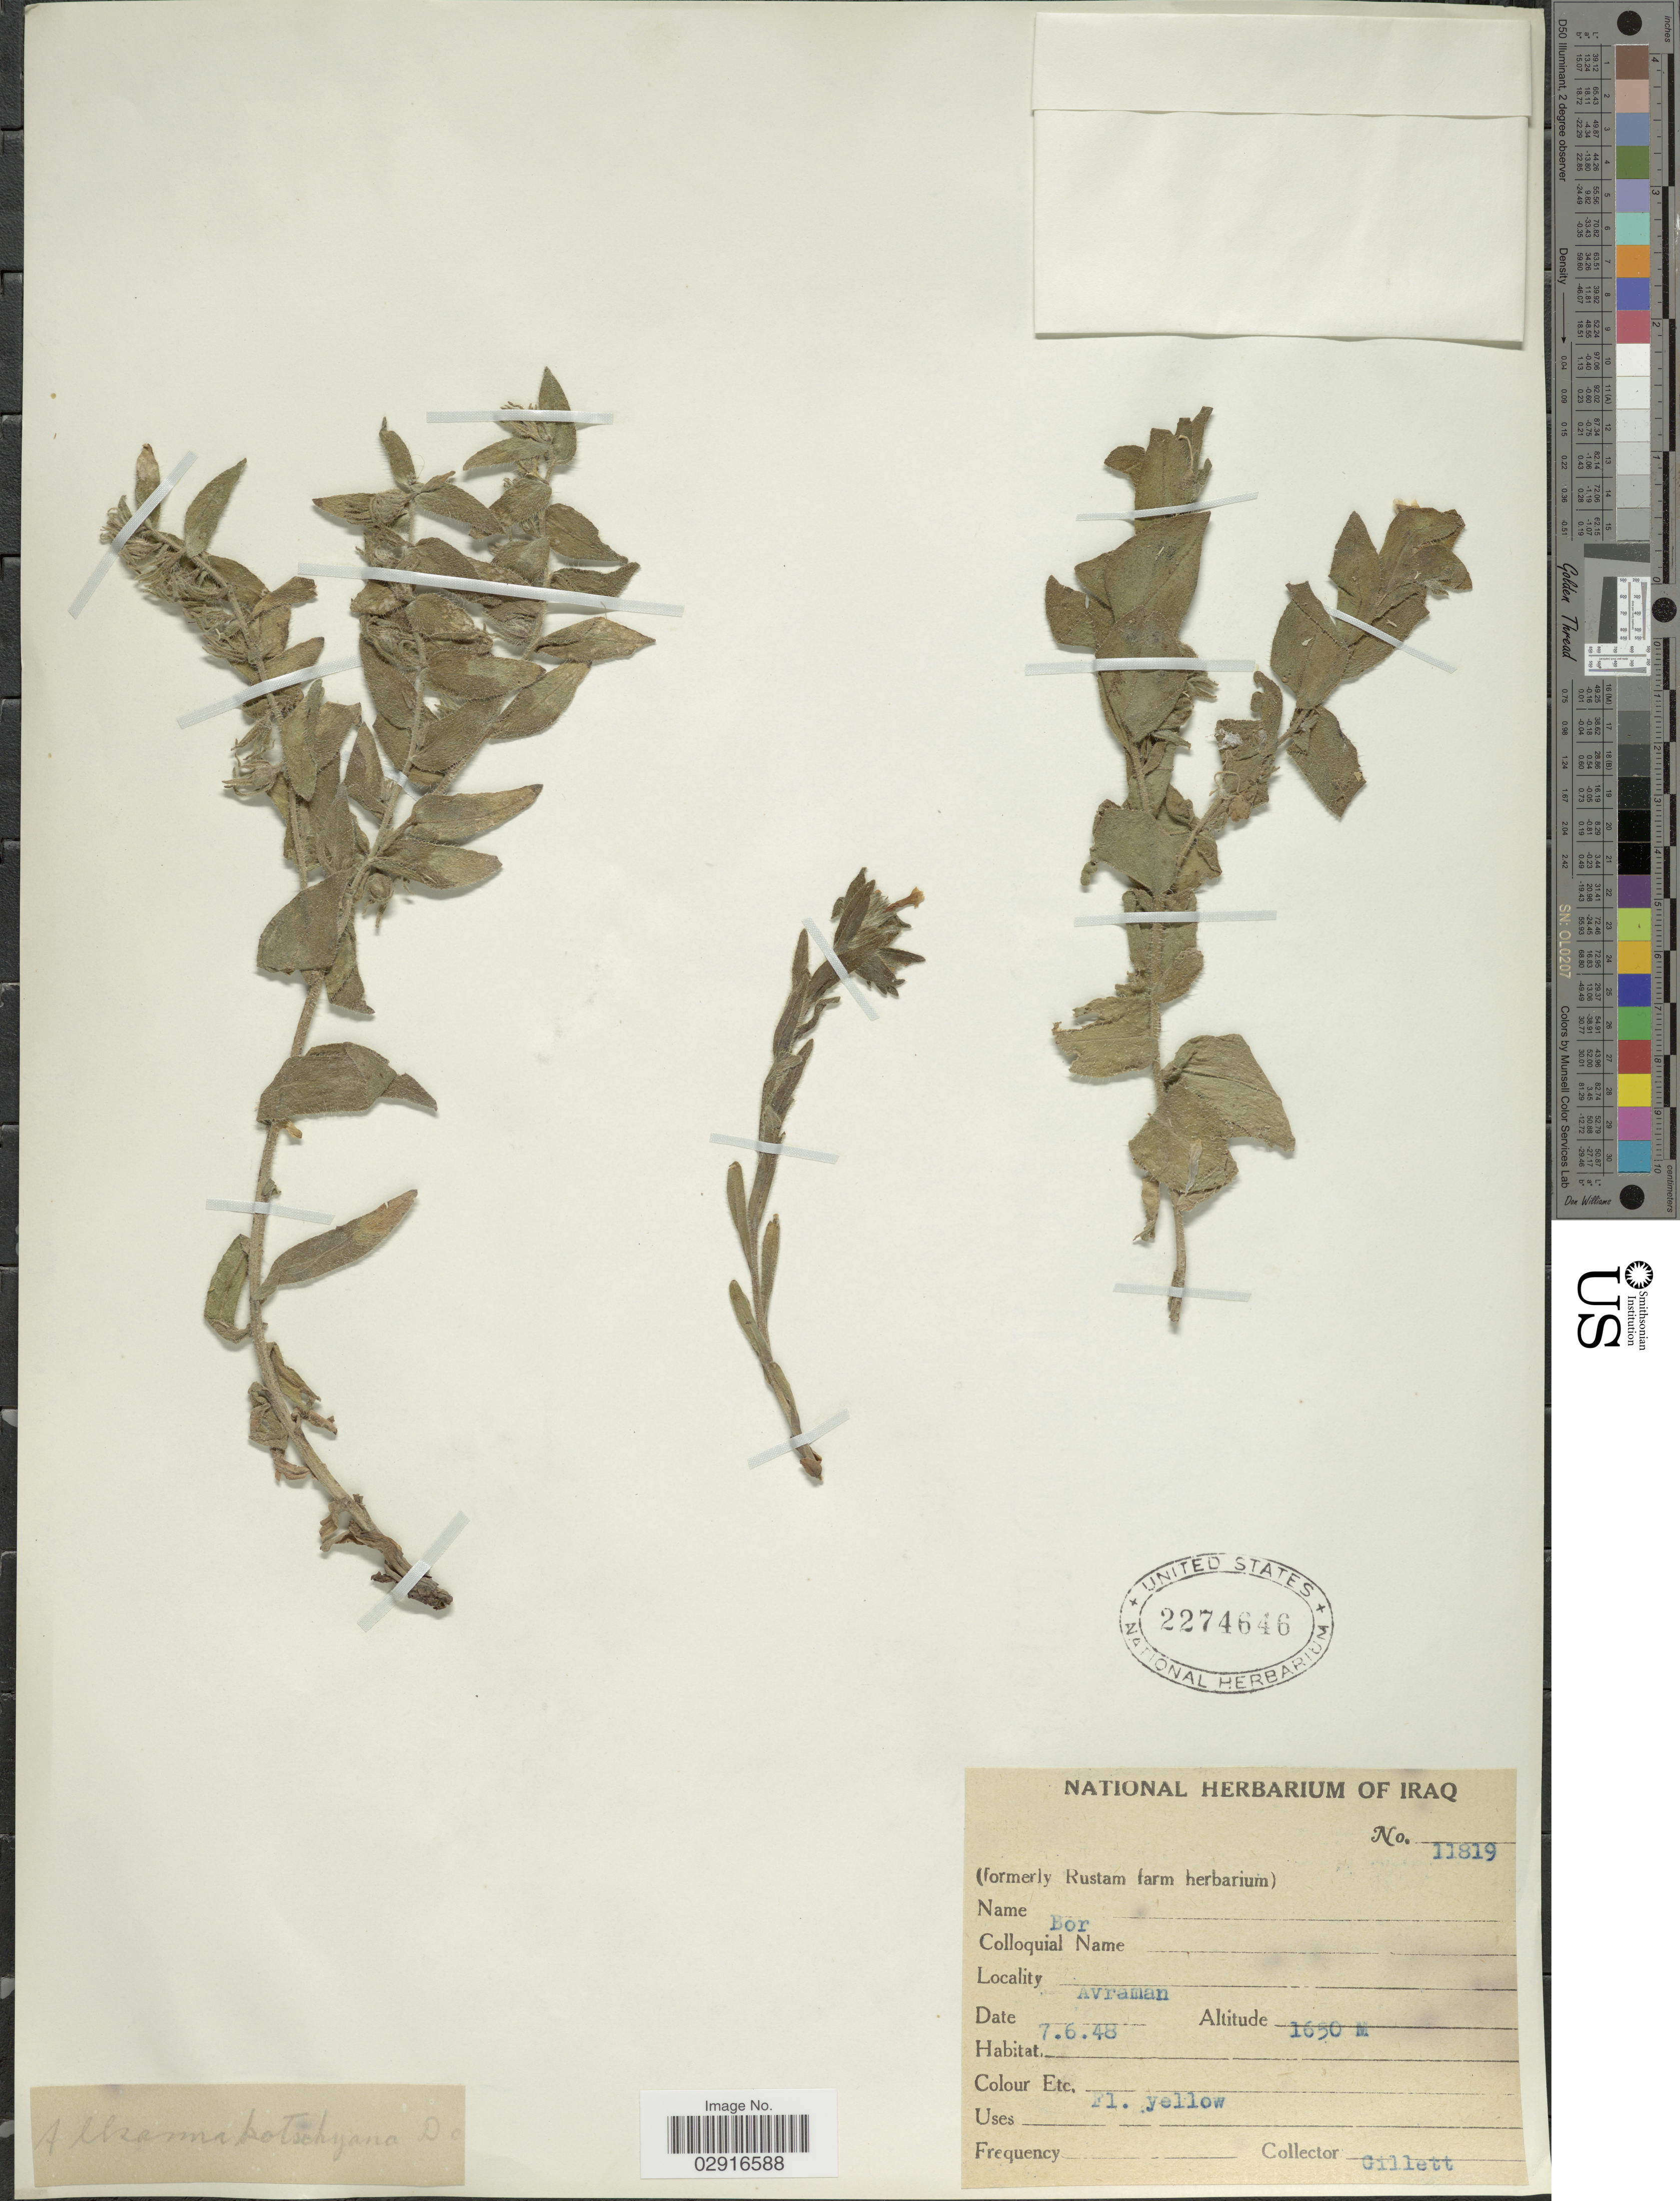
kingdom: Plantae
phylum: Tracheophyta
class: Magnoliopsida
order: Boraginales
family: Boraginaceae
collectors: Gillett, --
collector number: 11819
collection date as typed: Transcribed d/m/y: 7/6/48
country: Iraq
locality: Avraman.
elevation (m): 1650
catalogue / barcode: US 2274646